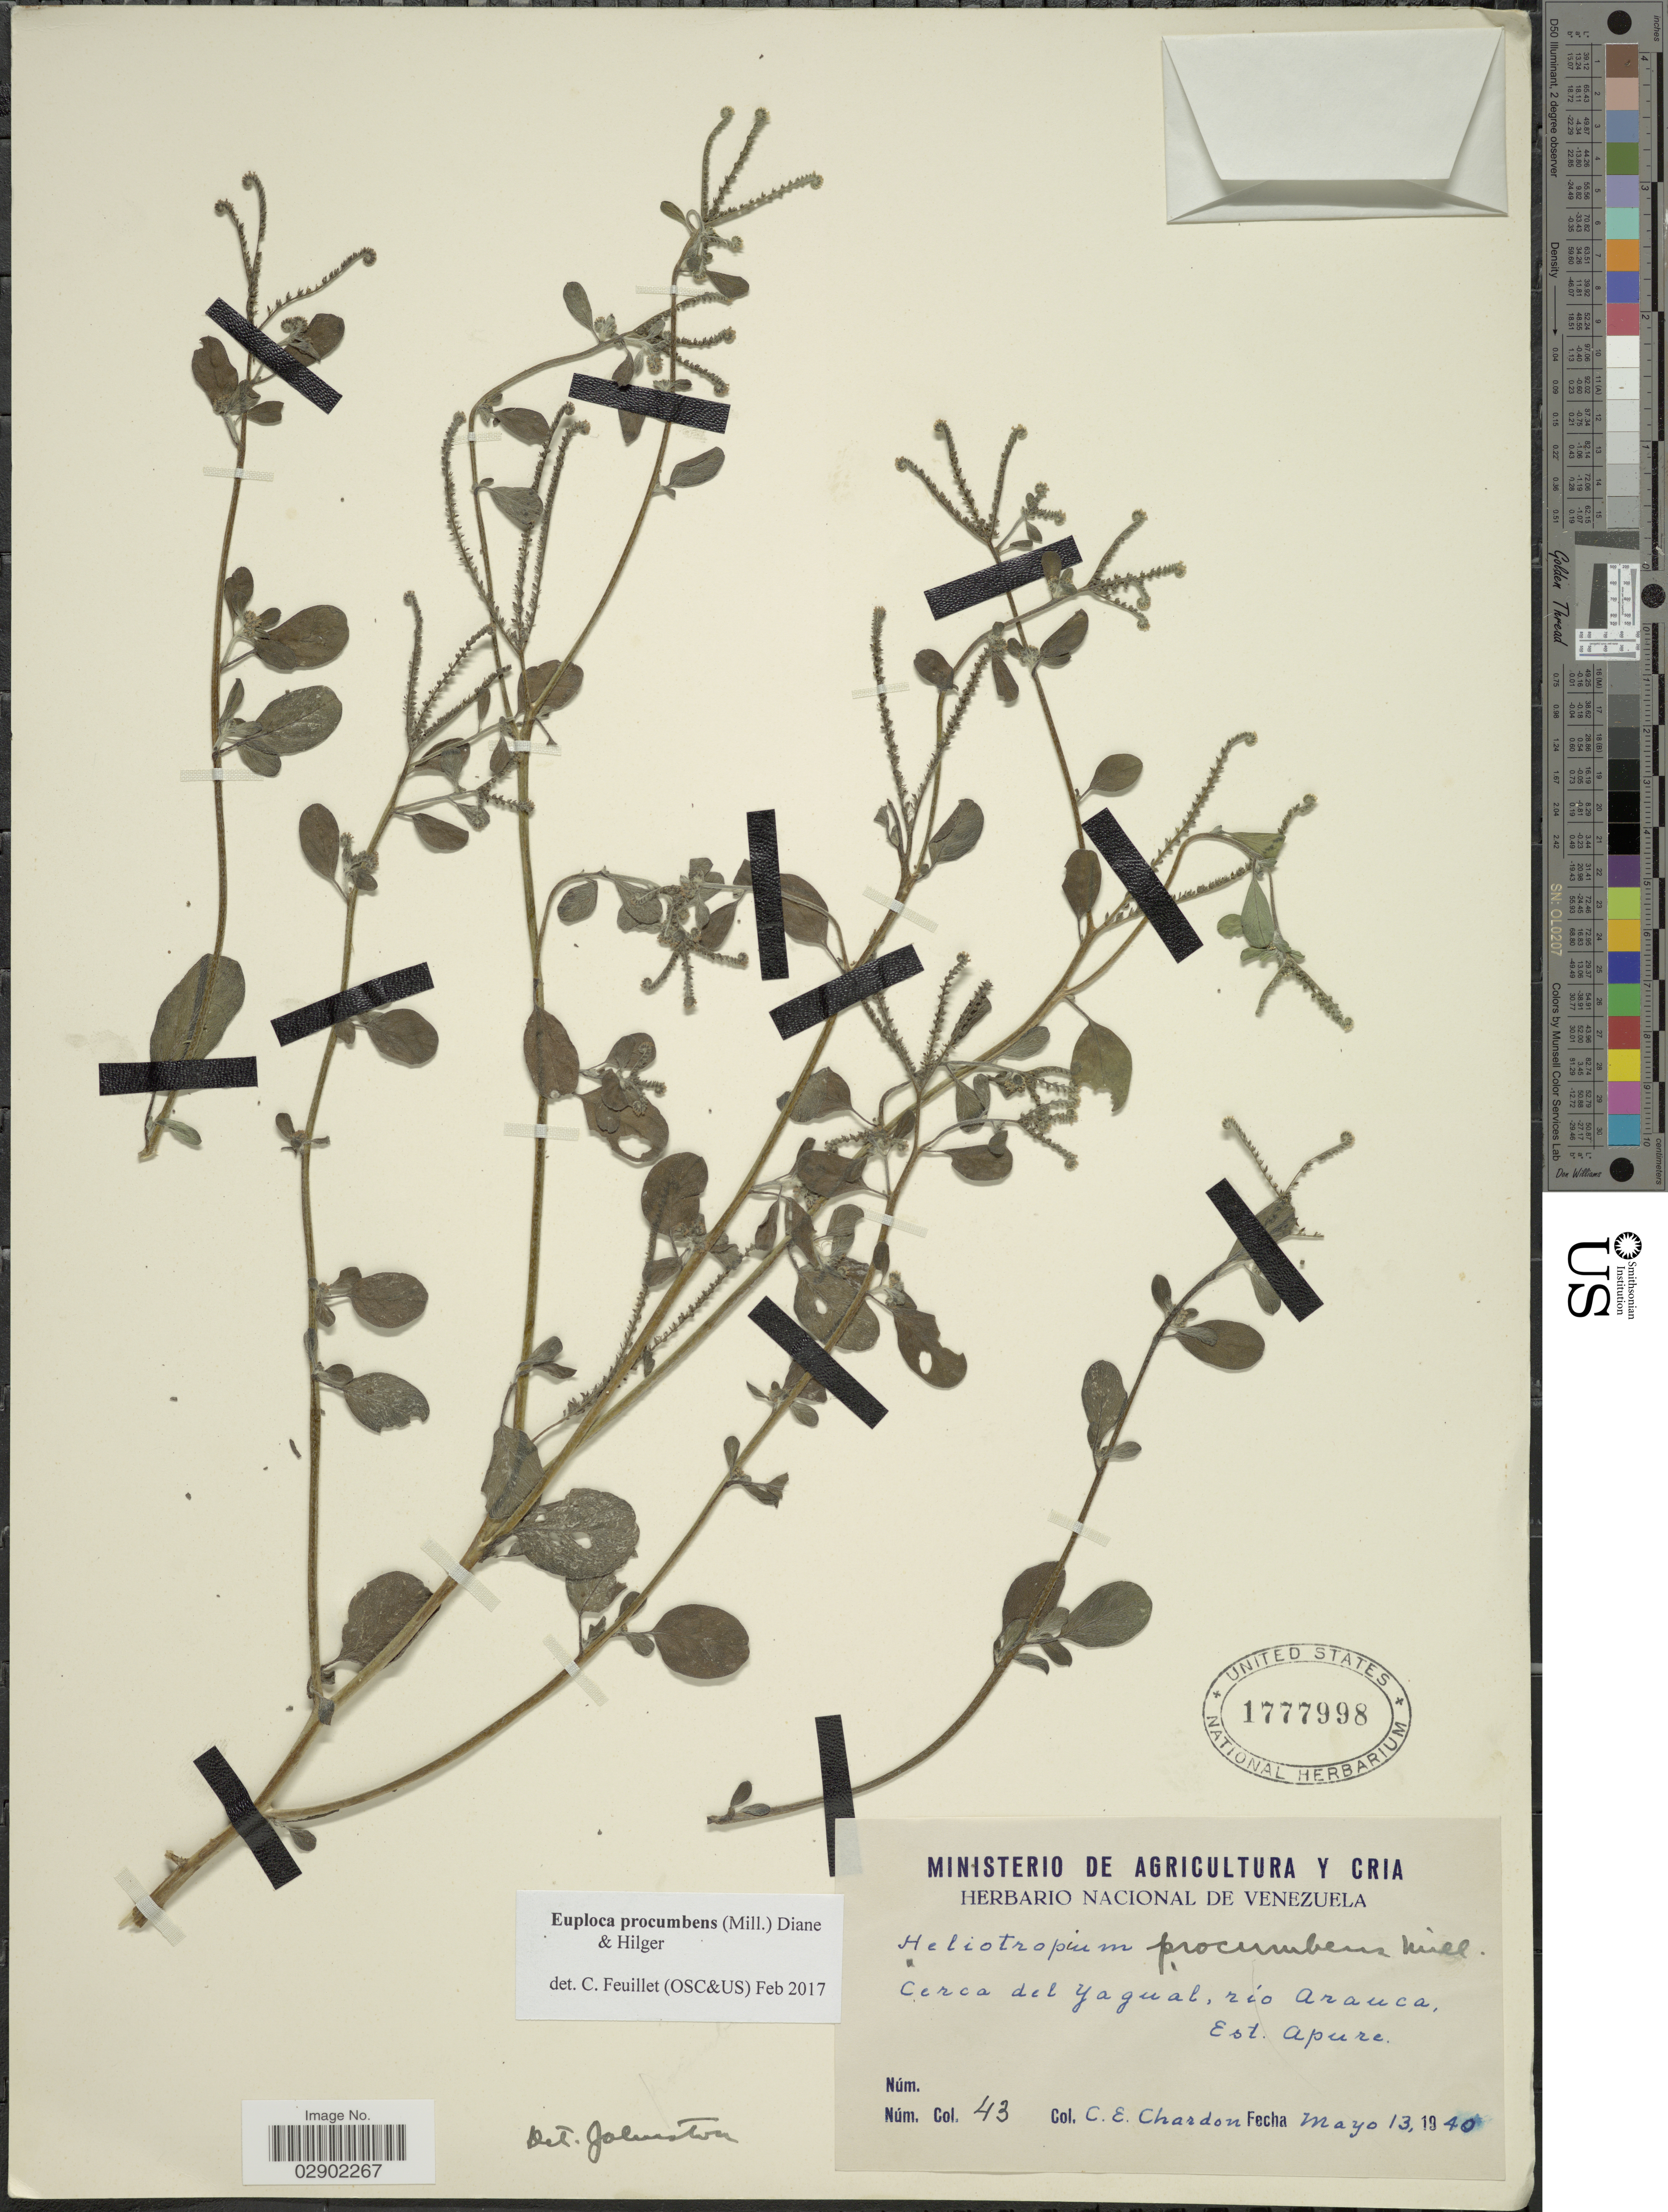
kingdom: Plantae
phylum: Tracheophyta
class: Magnoliopsida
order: Boraginales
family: Heliotropiaceae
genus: Euploca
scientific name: Euploca procumbens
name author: (Mill.) Diane & Hilger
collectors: C. E. Chardón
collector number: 43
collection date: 1940-05-13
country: Venezuela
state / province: Apure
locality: Cerca del Yagual, río Arauca, Est. Apure.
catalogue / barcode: US 1777998